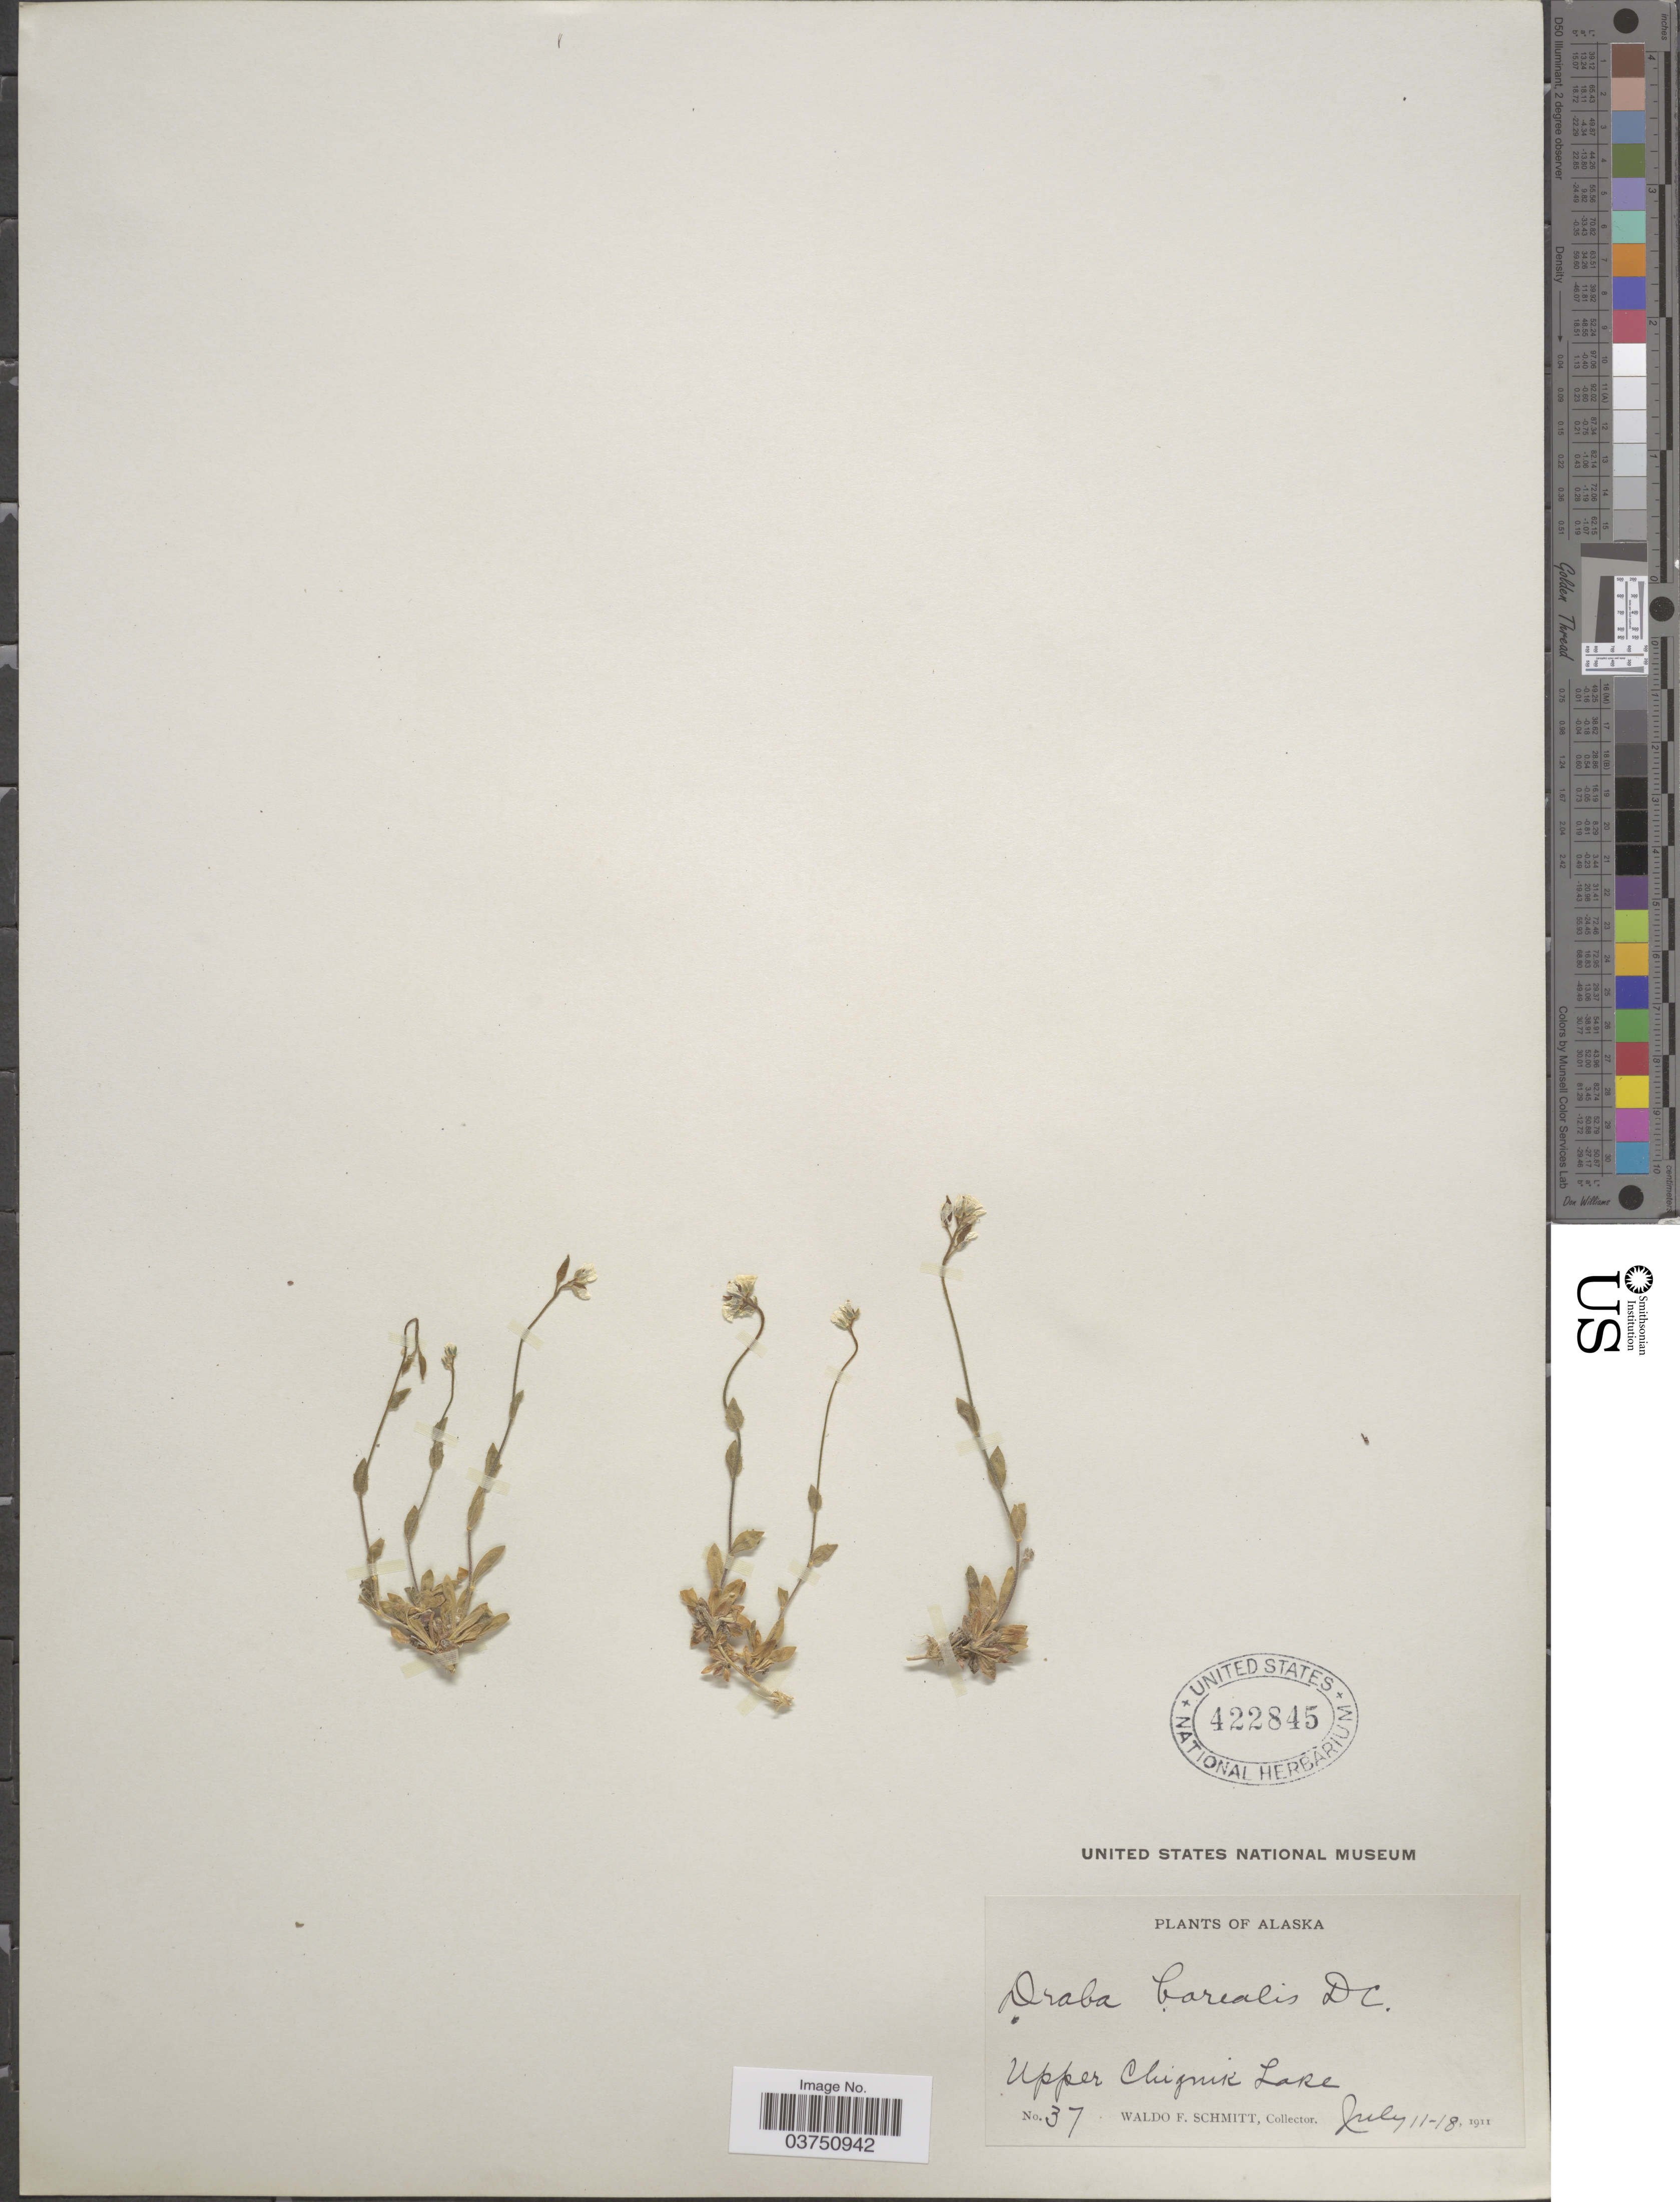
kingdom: Plantae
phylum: Tracheophyta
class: Magnoliopsida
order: Brassicales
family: Brassicaceae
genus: Draba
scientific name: Draba borealis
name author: DC.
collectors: W. F. Schmitt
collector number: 37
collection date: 1911-07-11/1911-07-18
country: United States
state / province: Alaska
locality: Upper Chignik Lake.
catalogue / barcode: US 422845